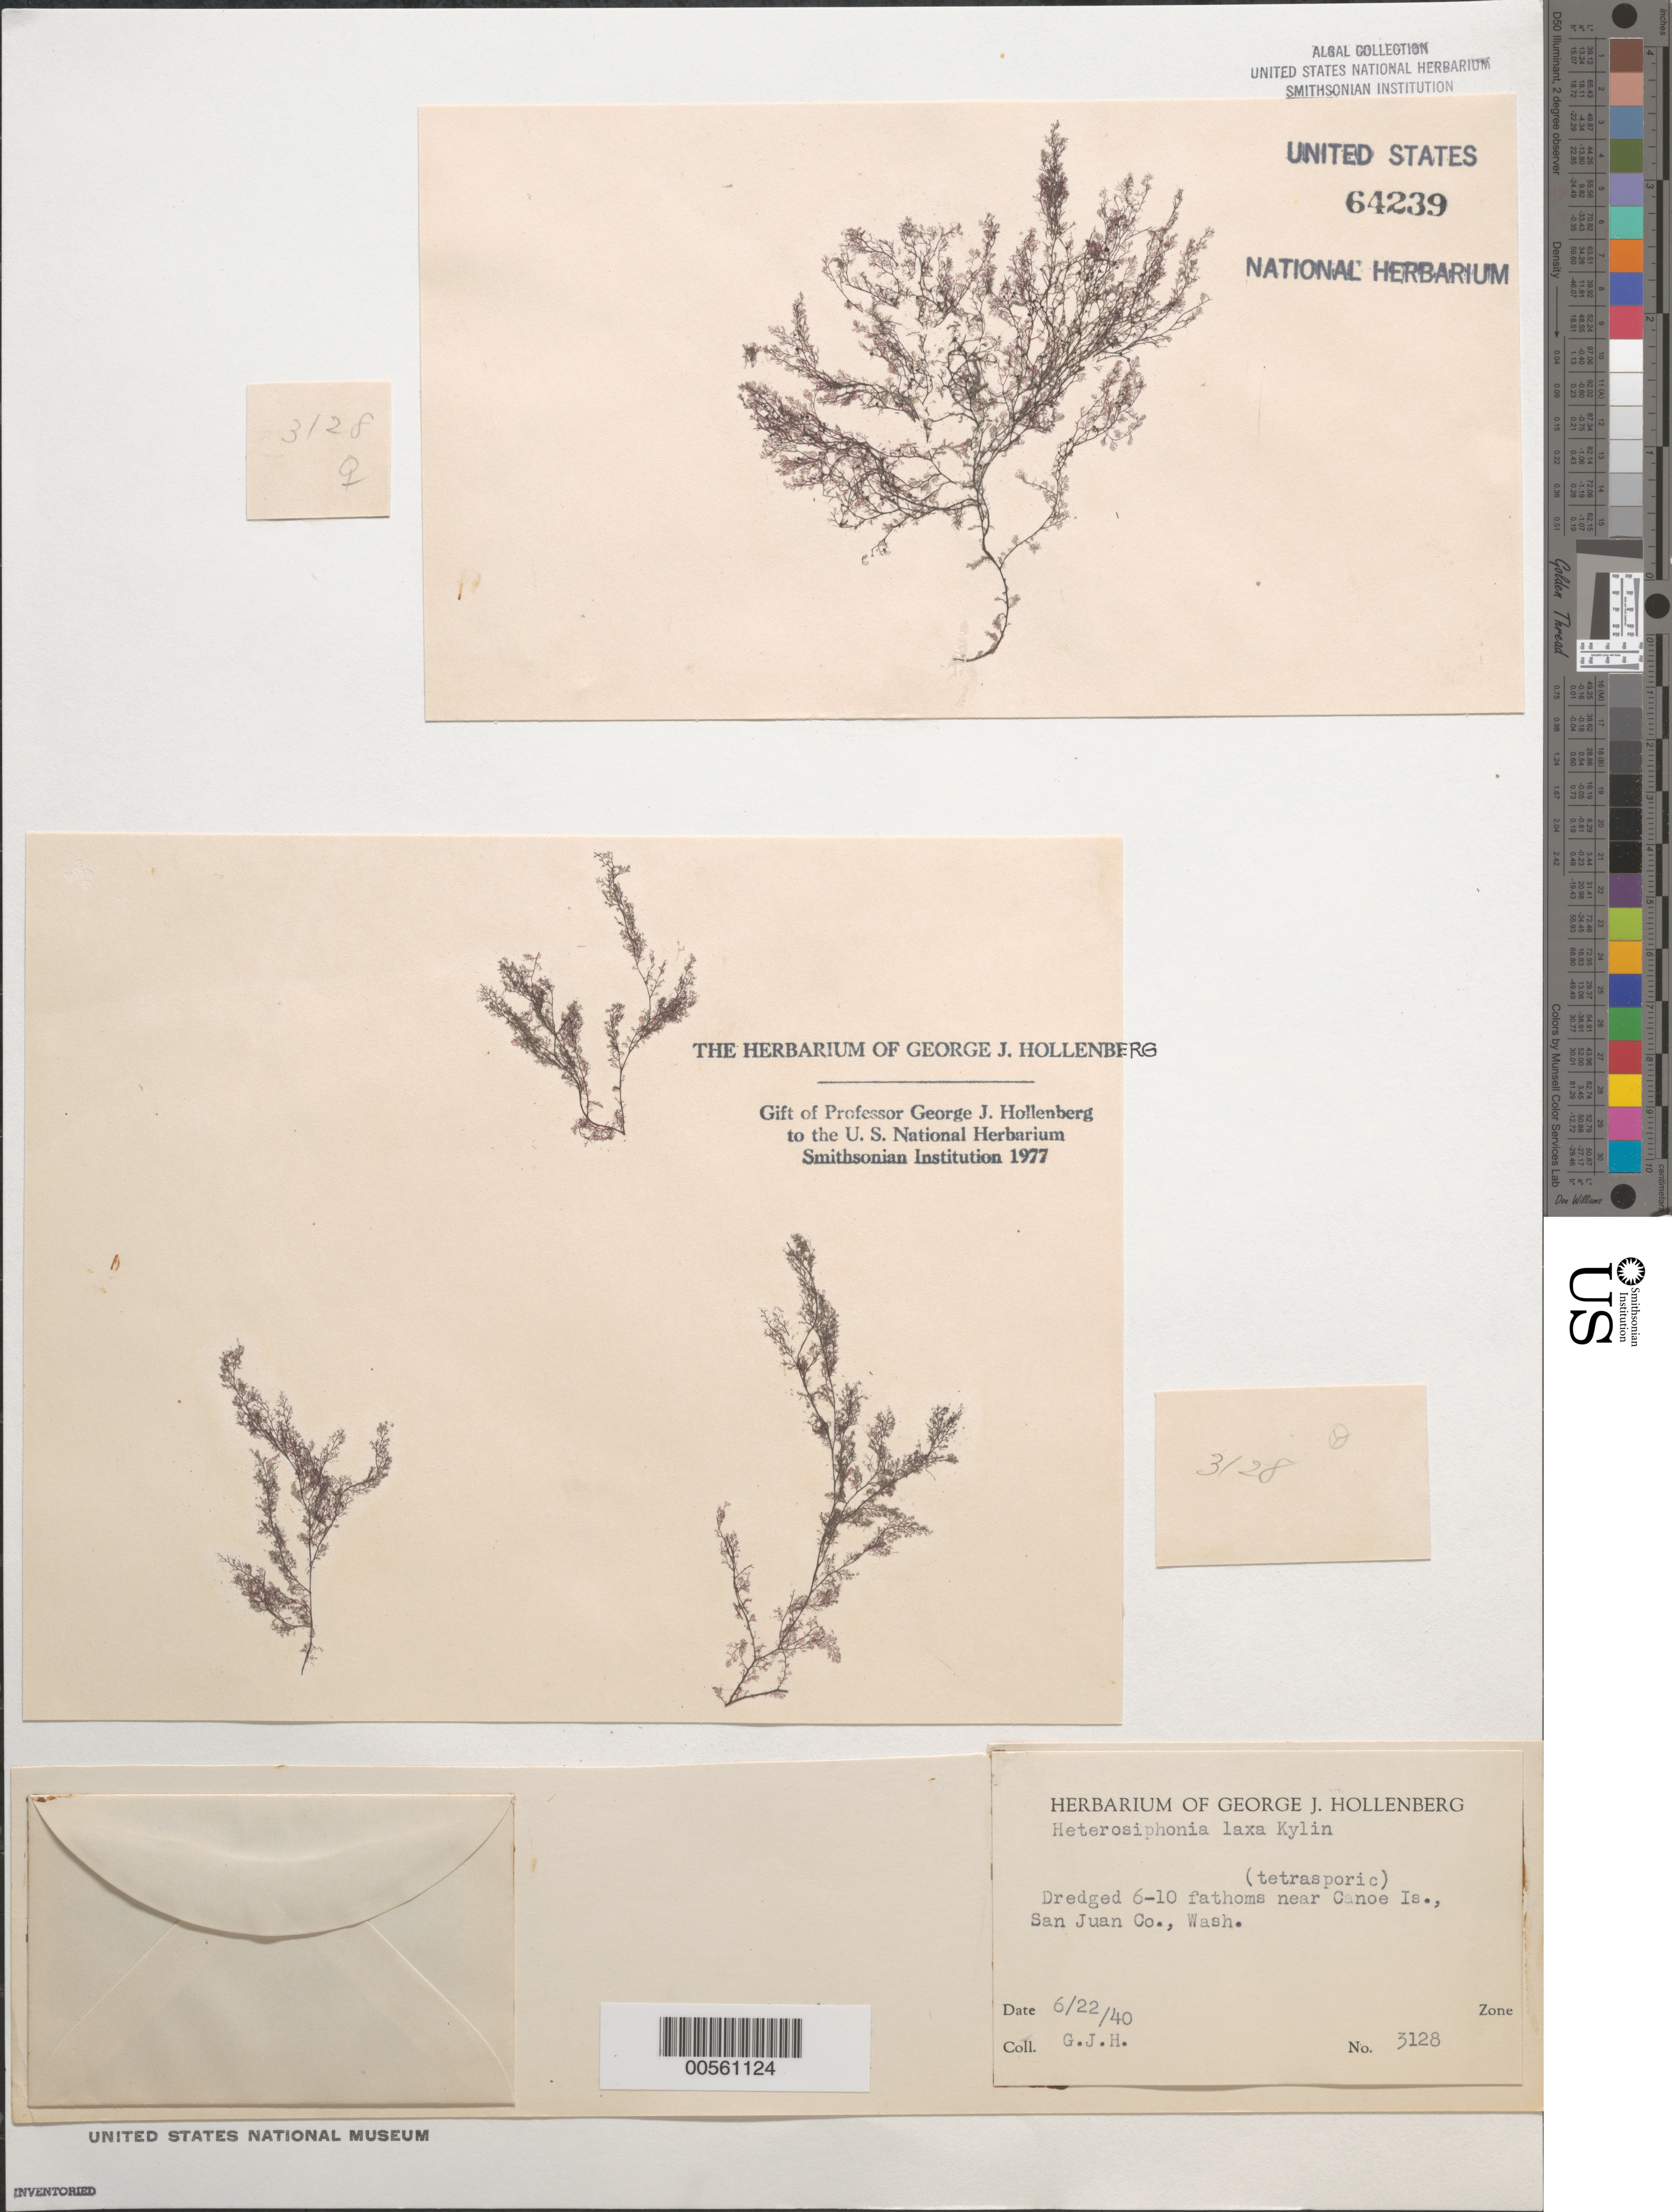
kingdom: Plantae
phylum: Rhodophyta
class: Florideophyceae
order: Ceramiales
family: Dasyaceae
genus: Heterosiphonia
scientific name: Heterosiphonia laxa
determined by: Hollenberg, George J.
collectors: G. Hollenberg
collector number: GJH 3128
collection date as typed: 22 Jun 1940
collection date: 1940-06-22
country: United States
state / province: Washington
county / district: San Juan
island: San Juan Island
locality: Friday Harbor, near Canoe Island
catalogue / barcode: US 64239